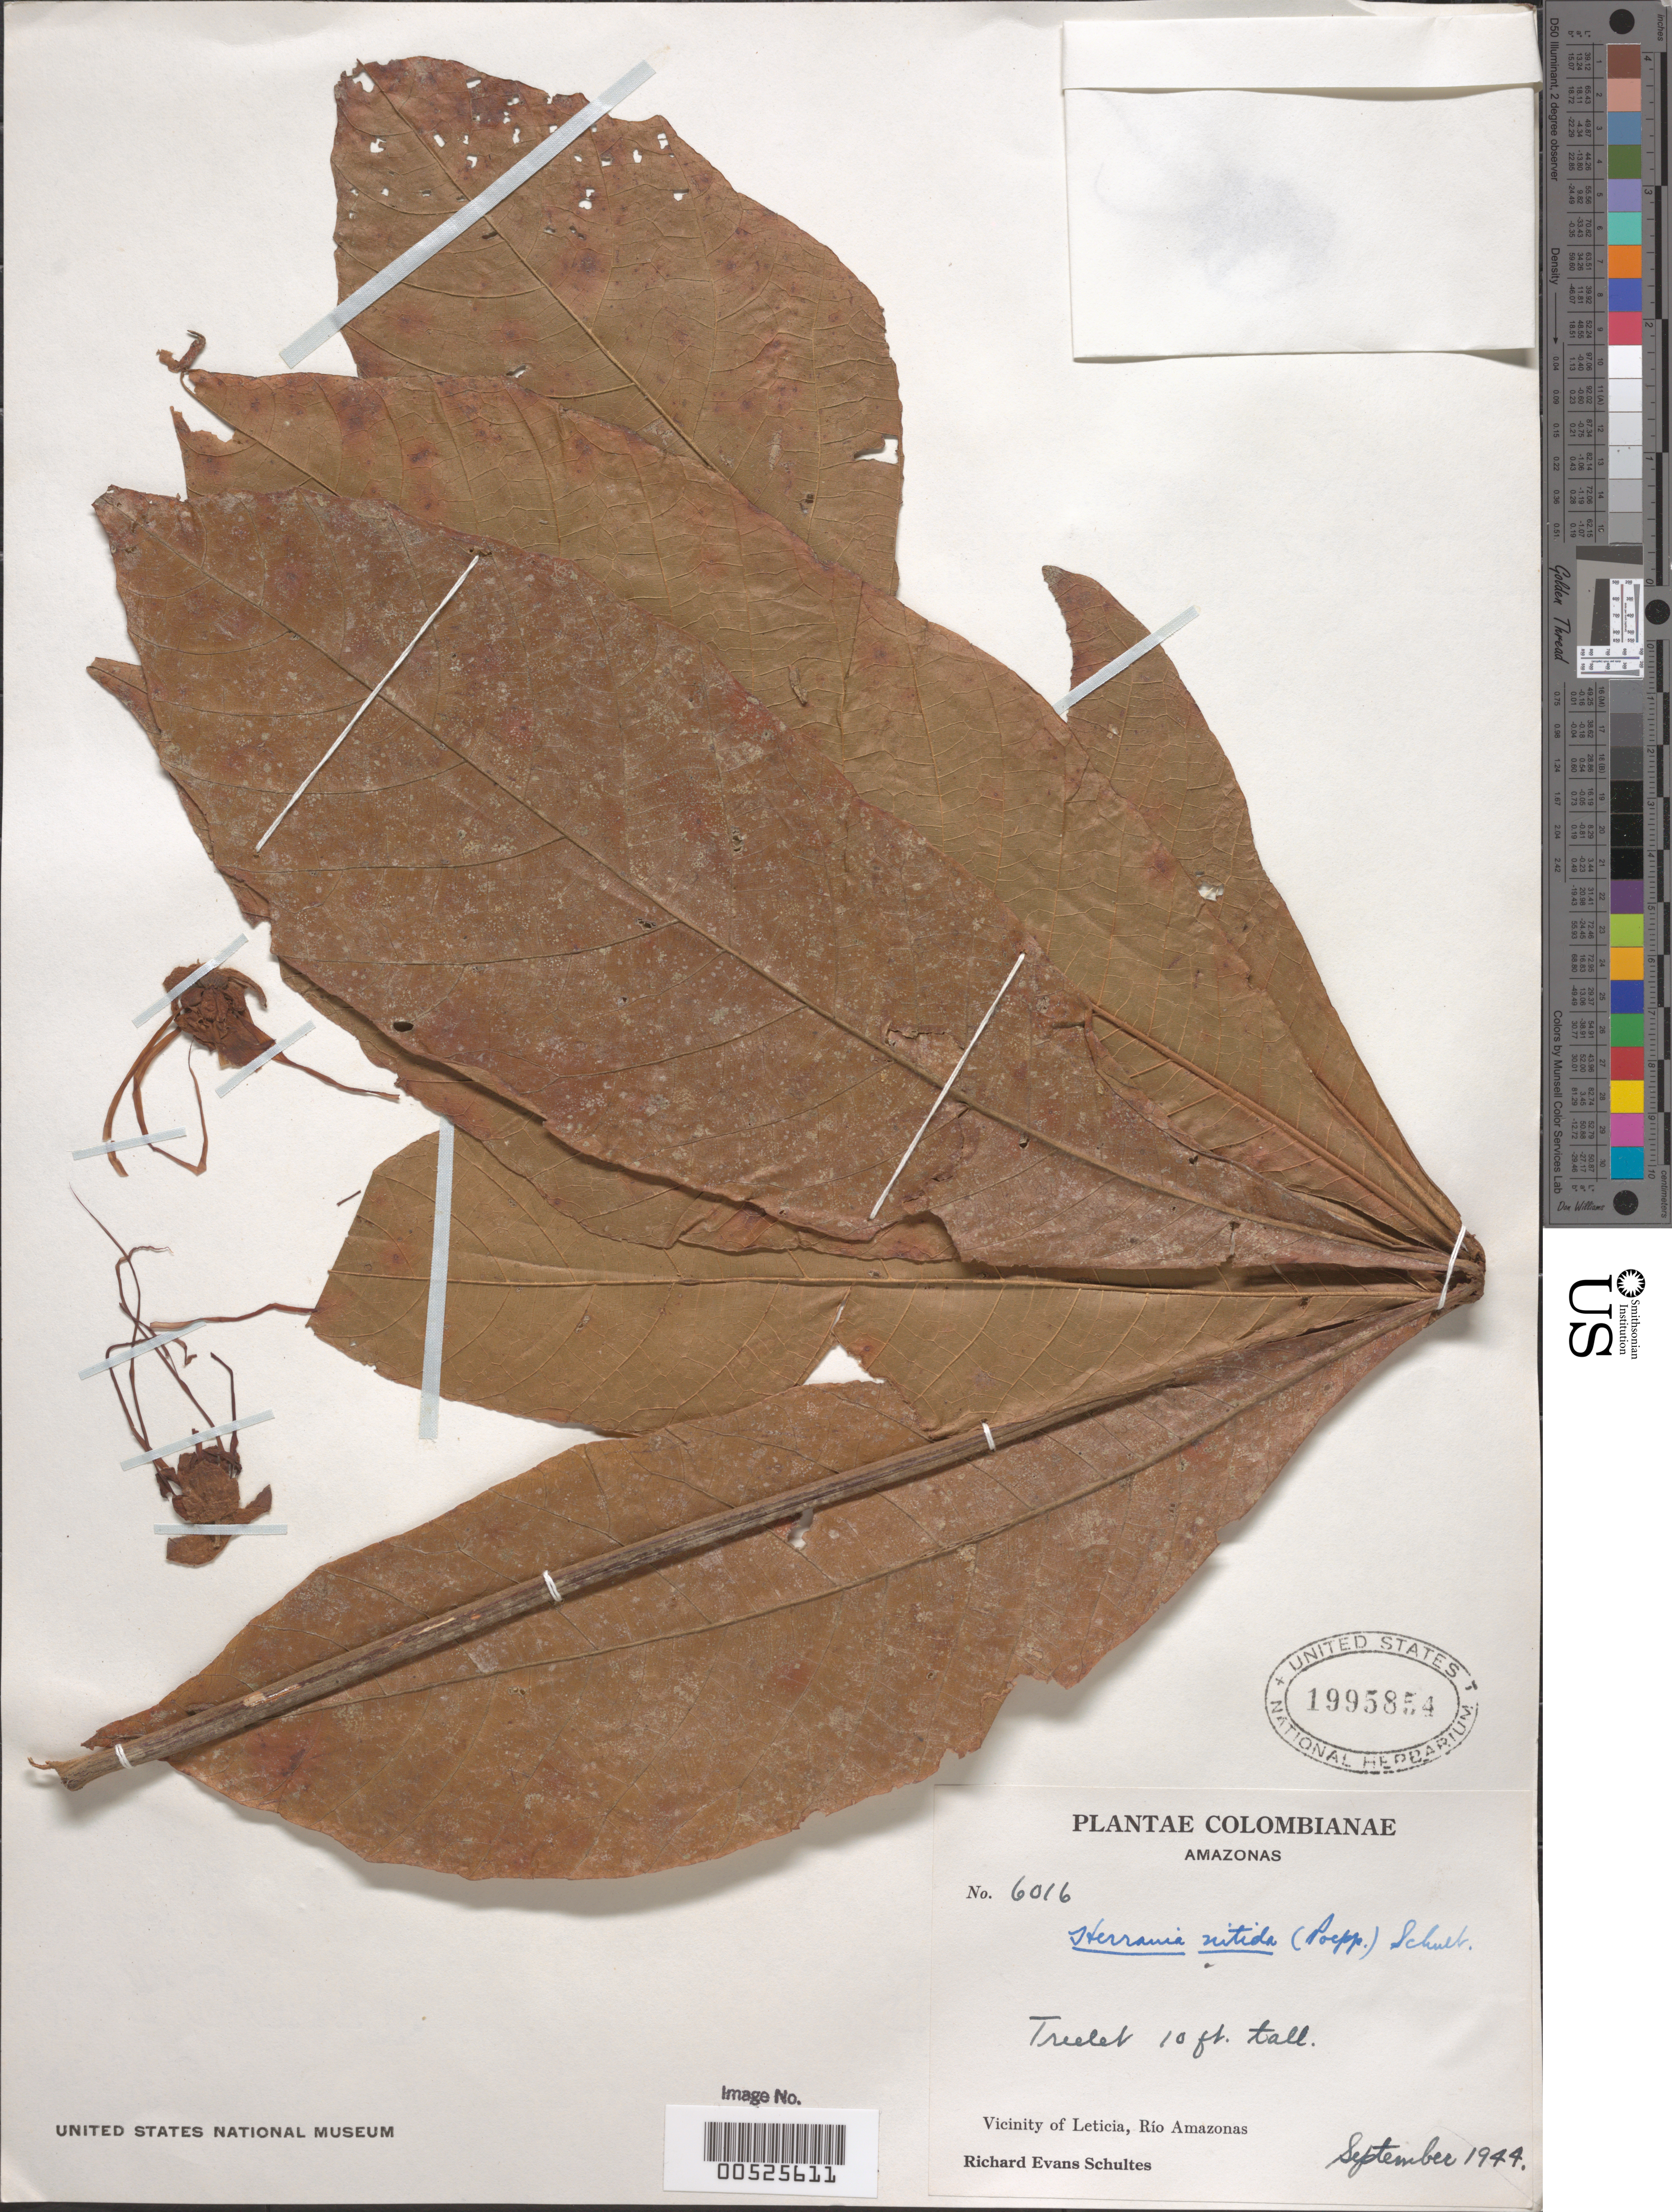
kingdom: Plantae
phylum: Tracheophyta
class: Magnoliopsida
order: Malvales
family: Malvaceae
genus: Herrania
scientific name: Herrania nitida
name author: (Poepp.) R.E. Schult.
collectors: R. E. Schultes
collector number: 6016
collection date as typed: Sep 1944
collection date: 1944-09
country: Colombia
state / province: Amazônas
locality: Vicinity of Leticia, Rio Amazonas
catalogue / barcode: US 1995854